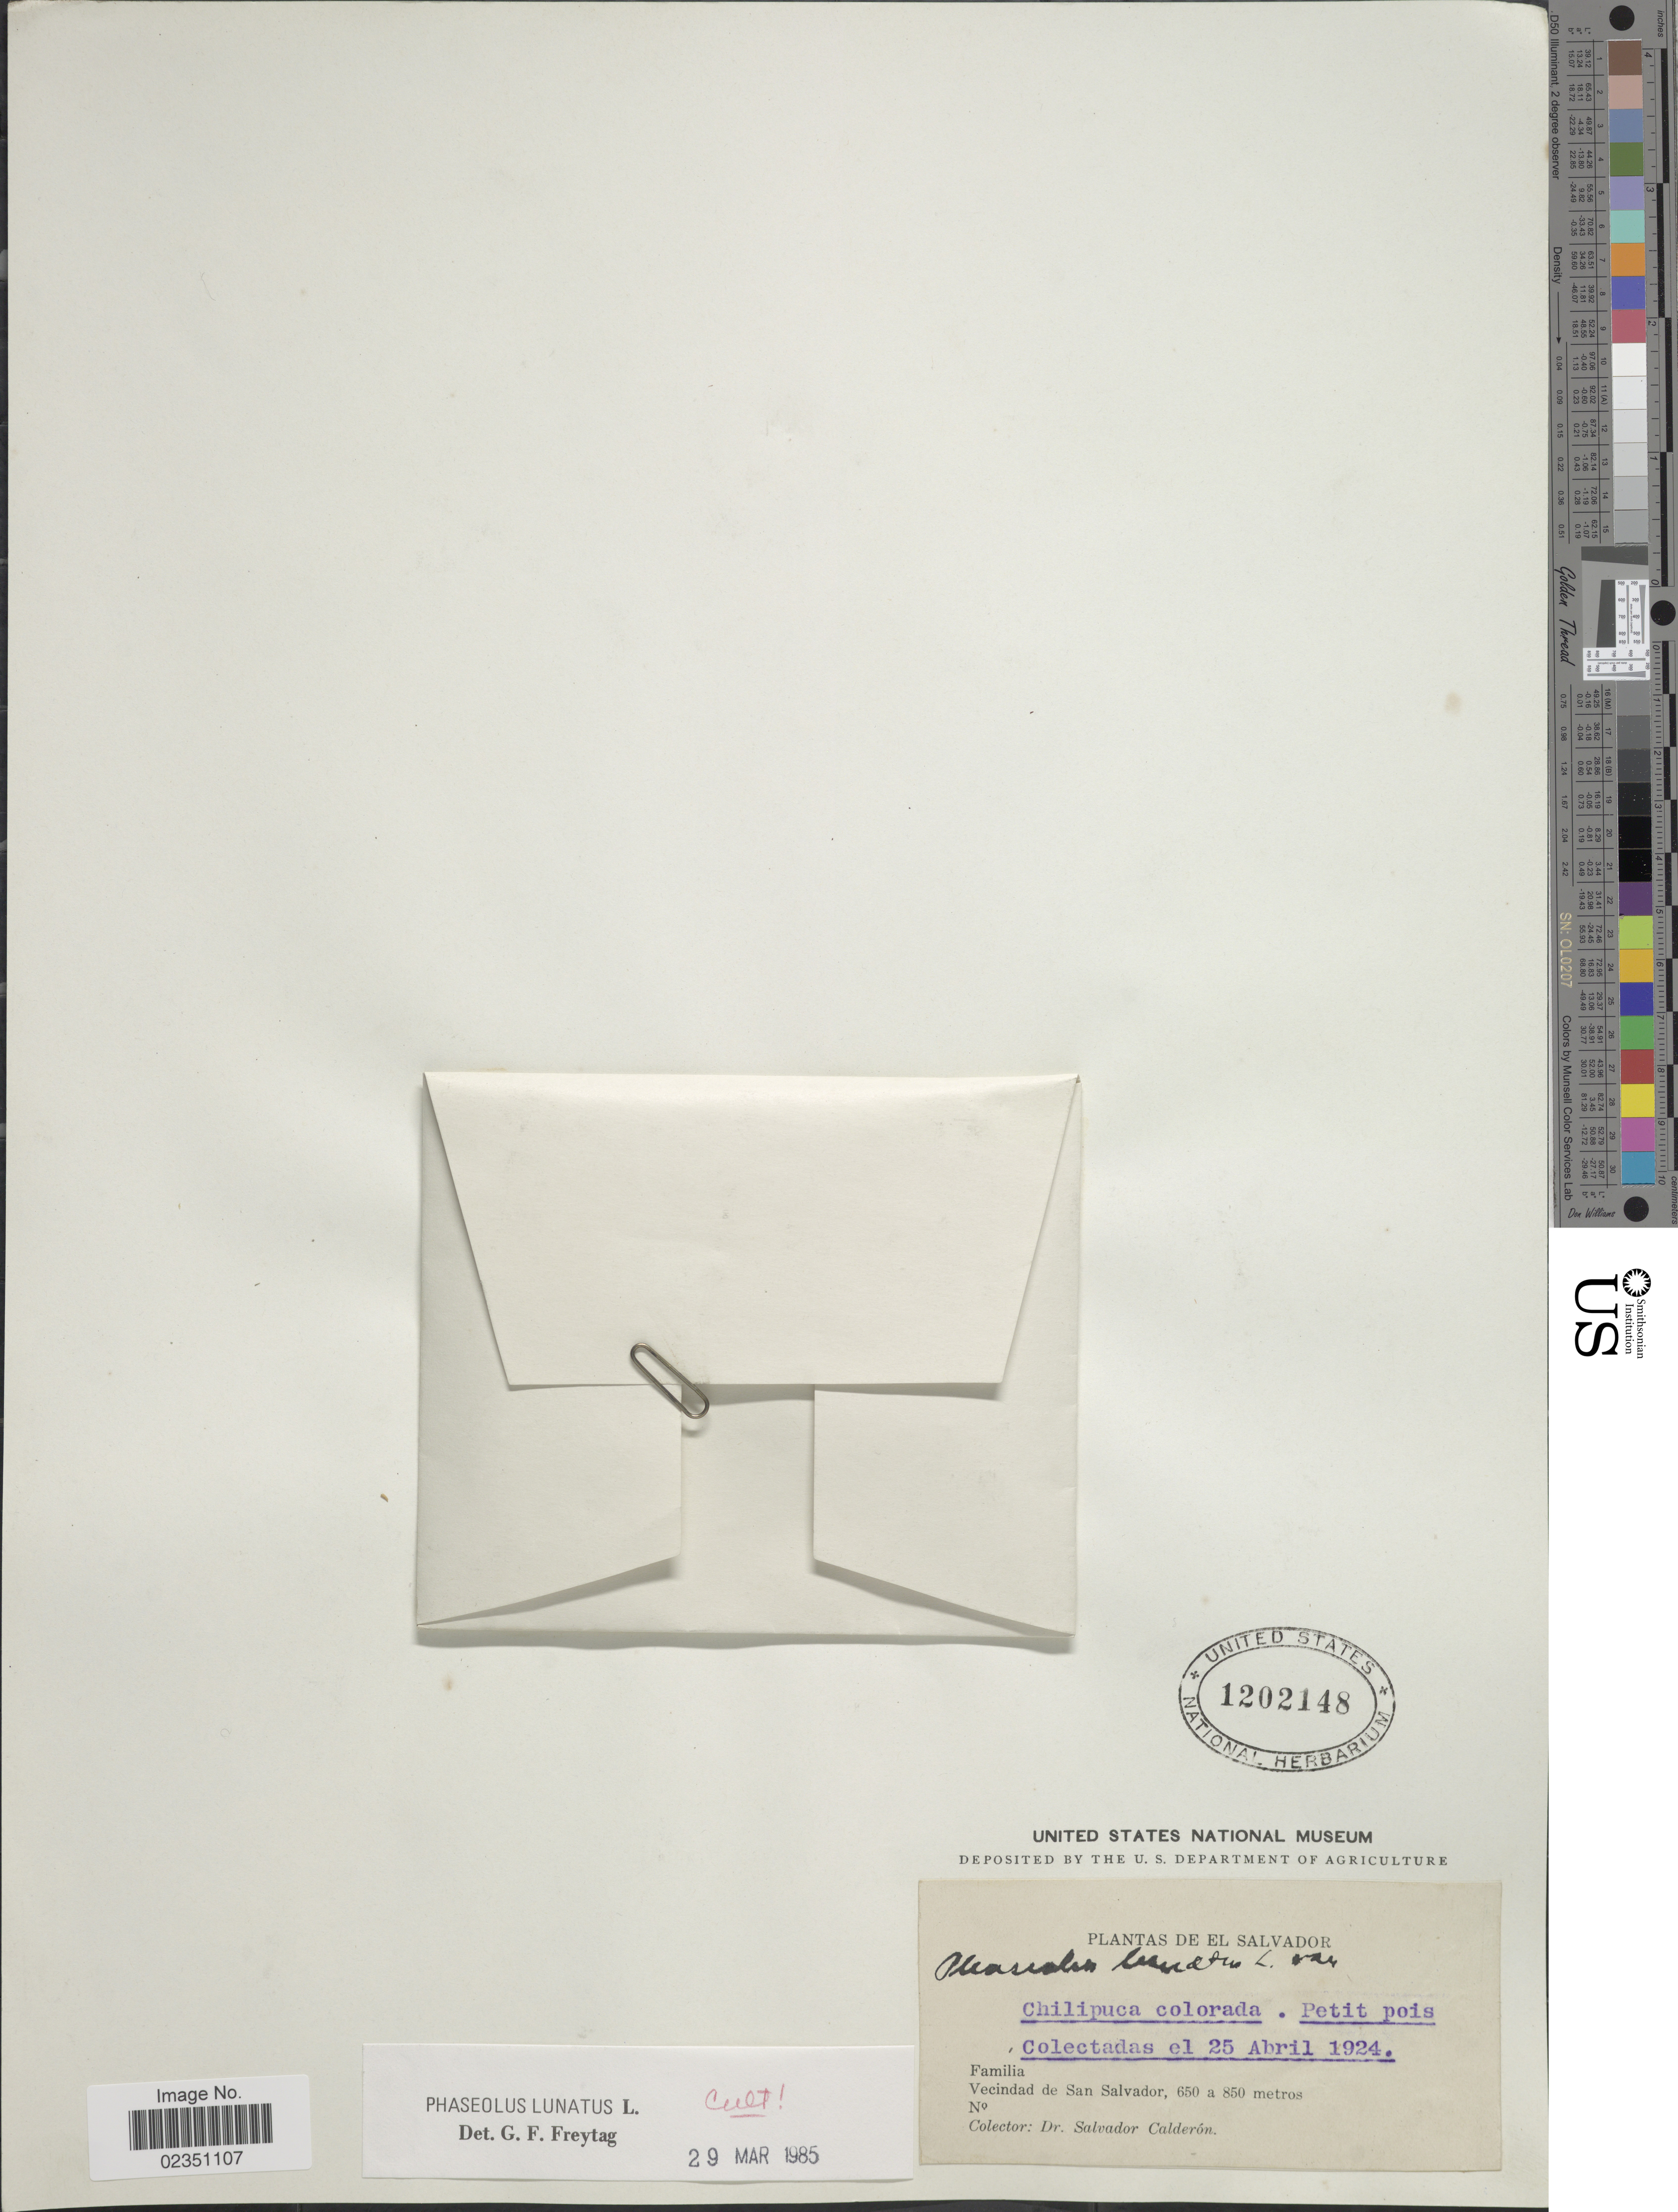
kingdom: Plantae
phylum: Tracheophyta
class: Magnoliopsida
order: Fabales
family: Fabaceae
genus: Phaseolus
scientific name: Phaseolus lunatus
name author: L.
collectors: S. Calderón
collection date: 1924-04-25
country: El Salvador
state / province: San Salvador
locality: Vecindad de San Salvador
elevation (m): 650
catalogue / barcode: US 1202148